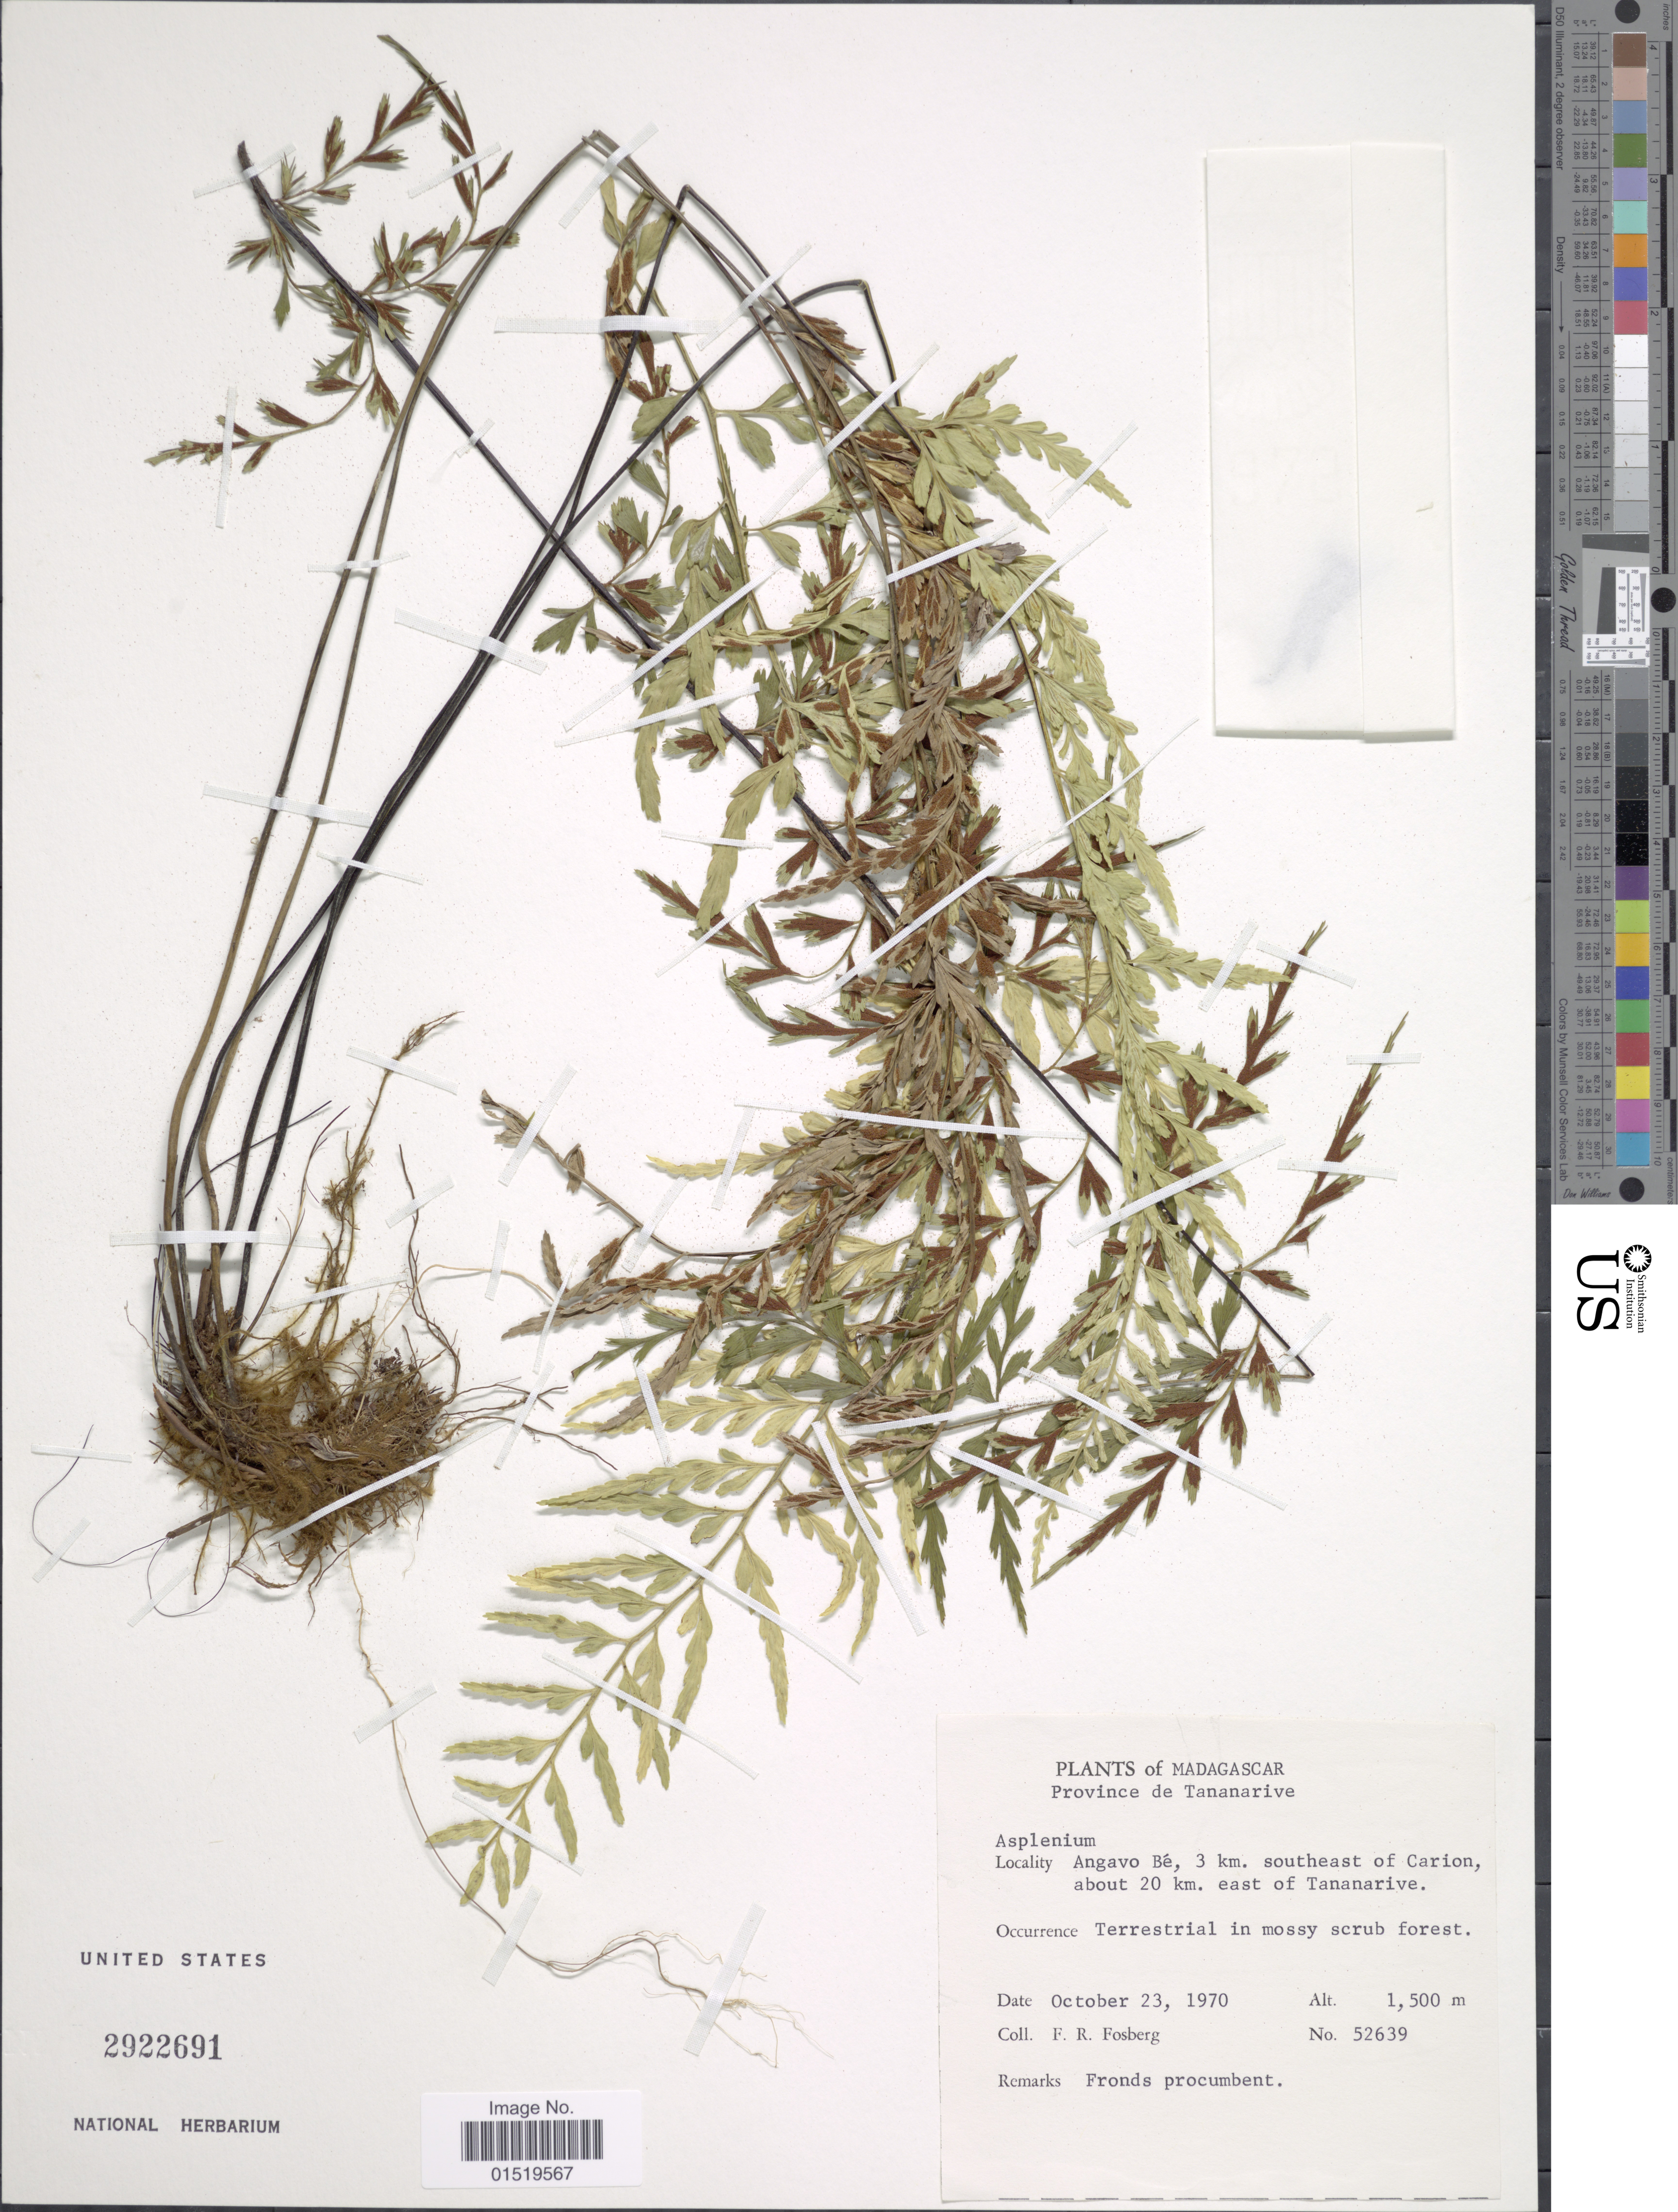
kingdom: Plantae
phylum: Tracheophyta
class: Polypodiopsida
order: Polypodiales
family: Aspleniaceae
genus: Asplenium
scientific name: Asplenium sp.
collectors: F. R. Fosberg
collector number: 52639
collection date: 1970-10-23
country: Madagascar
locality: Province de Tananarive, Angavo Bé, 3 km southeast of Carion, about 20 km. east of Tananarive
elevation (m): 1500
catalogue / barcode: US 2922691